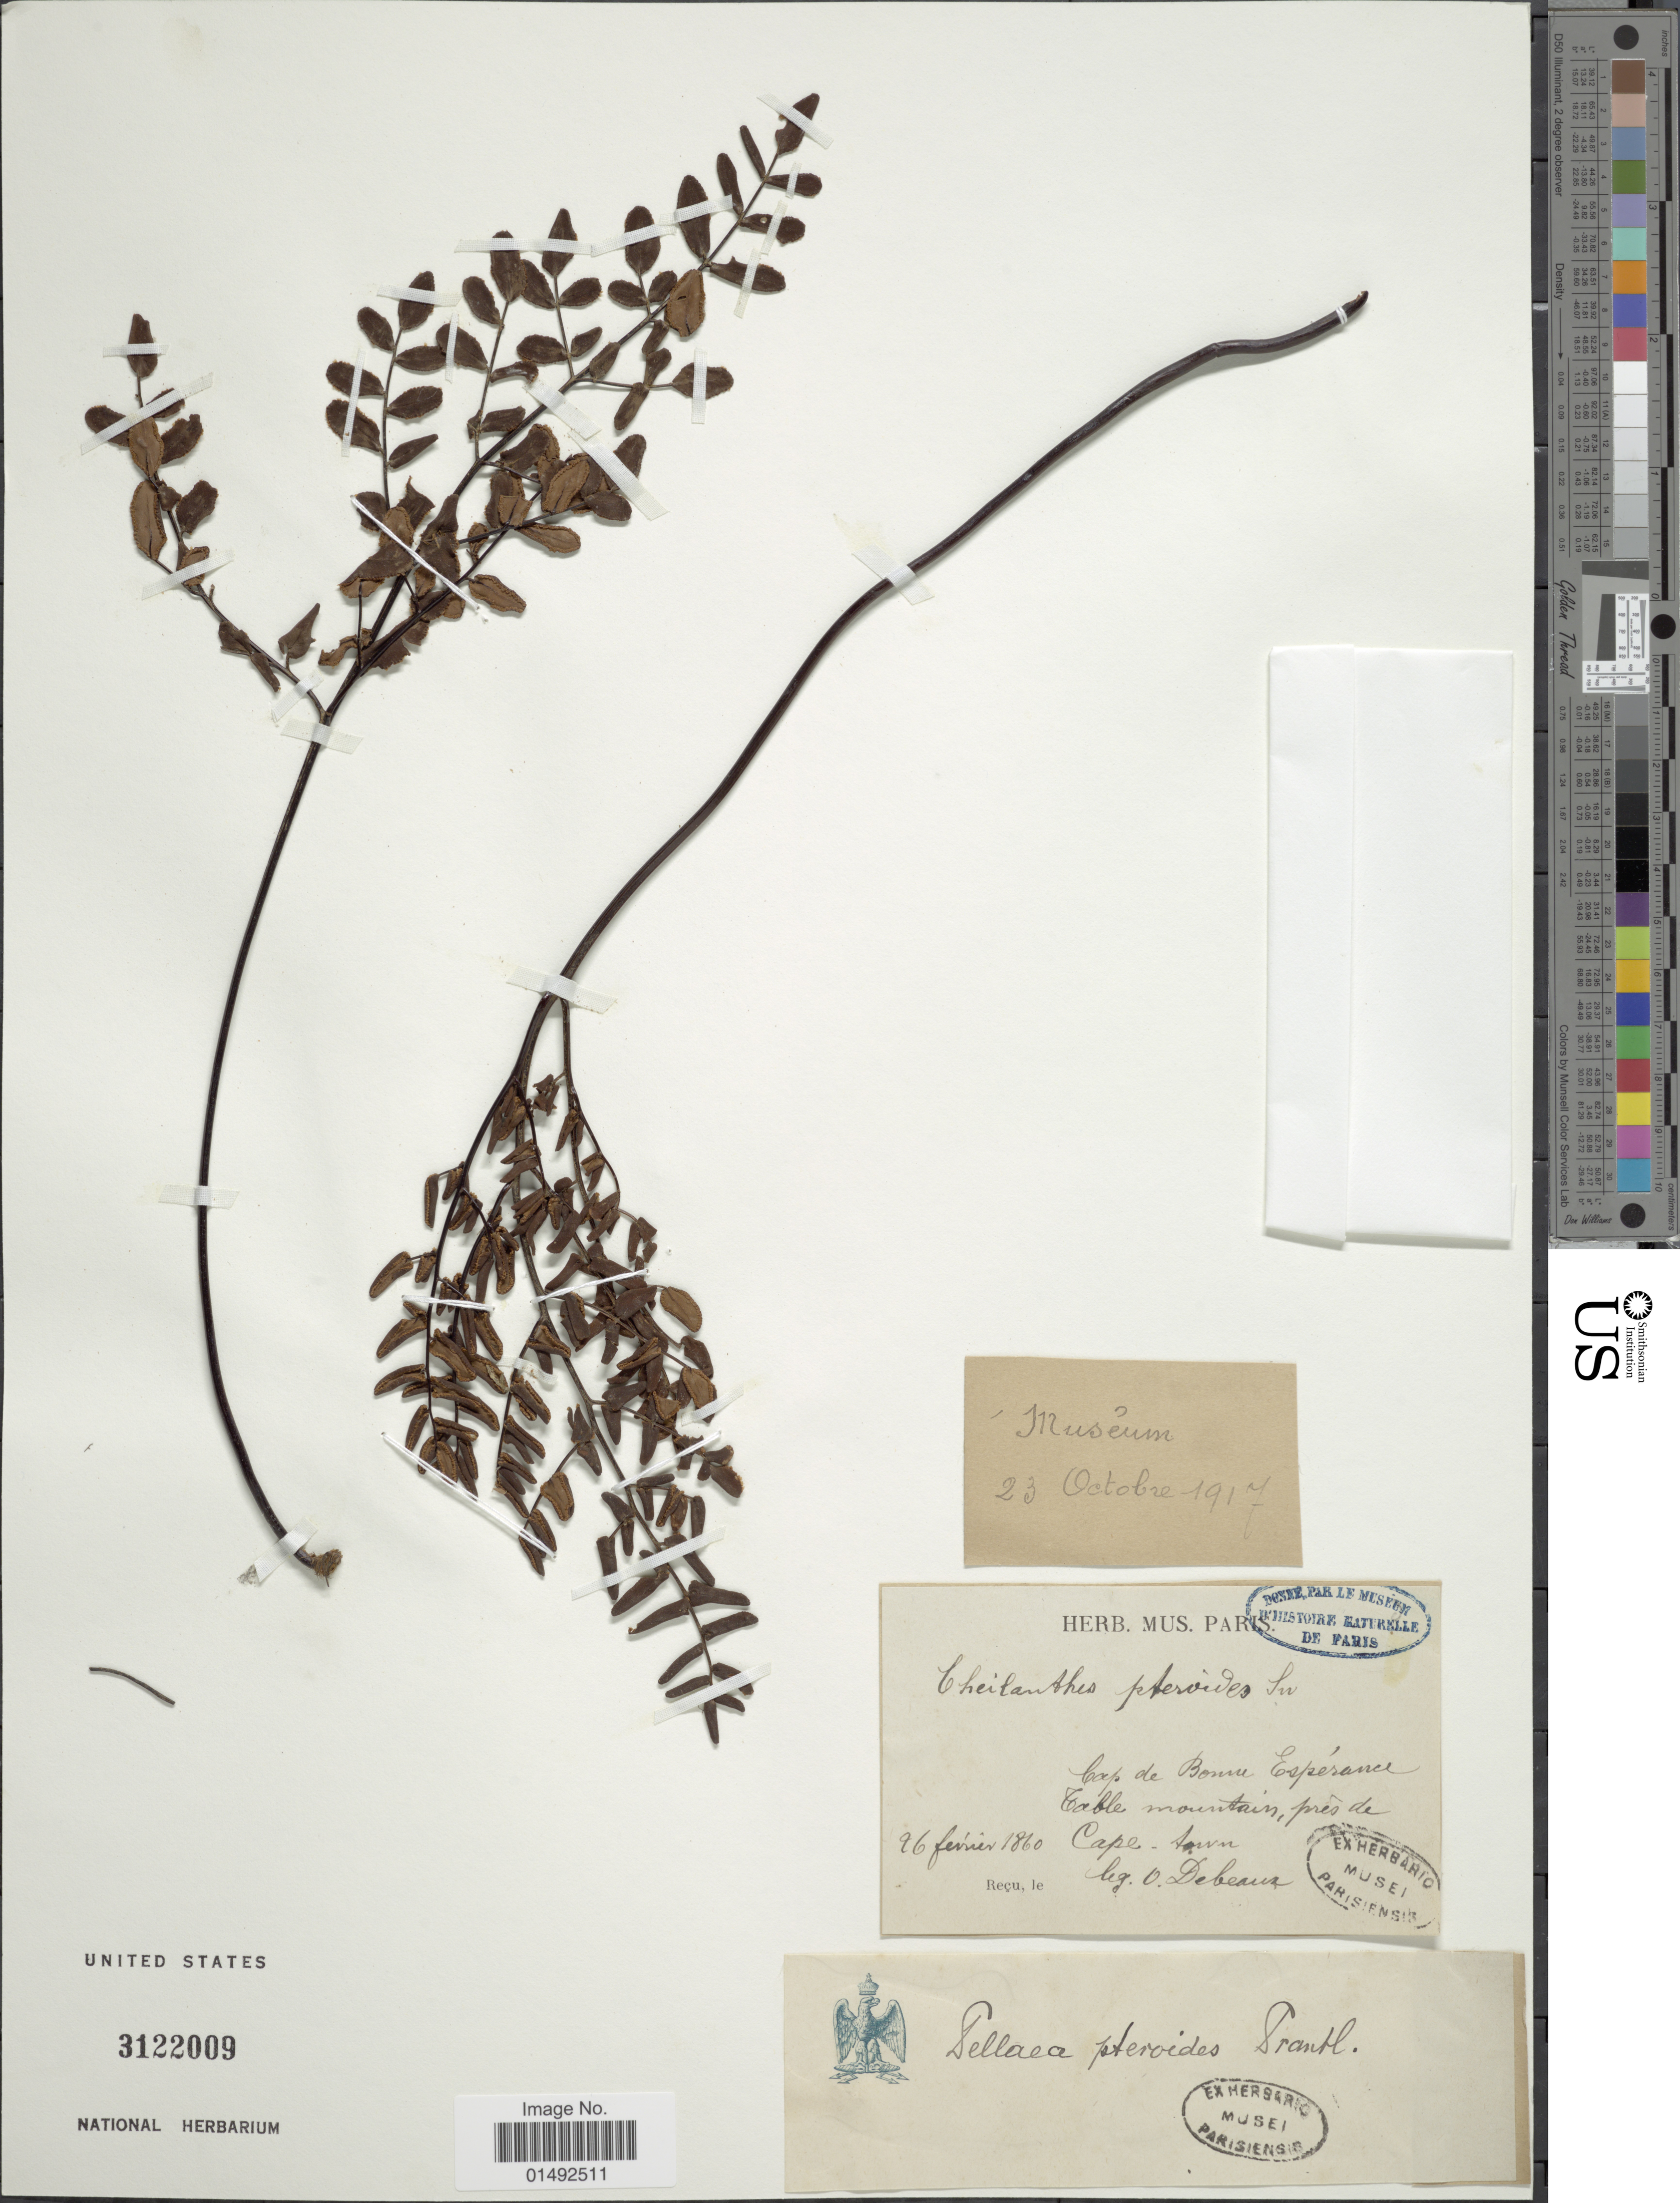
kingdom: Plantae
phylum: Tracheophyta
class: Polypodiopsida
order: Polypodiales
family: Pteridaceae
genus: Pellaea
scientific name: Pellaea pteroides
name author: (L.) Prantl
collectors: O. Debeaux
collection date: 1860-02-26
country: South Africa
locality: cap de bonu espérance [Cape of Good Hope]. Table Mountain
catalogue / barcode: US 3122009